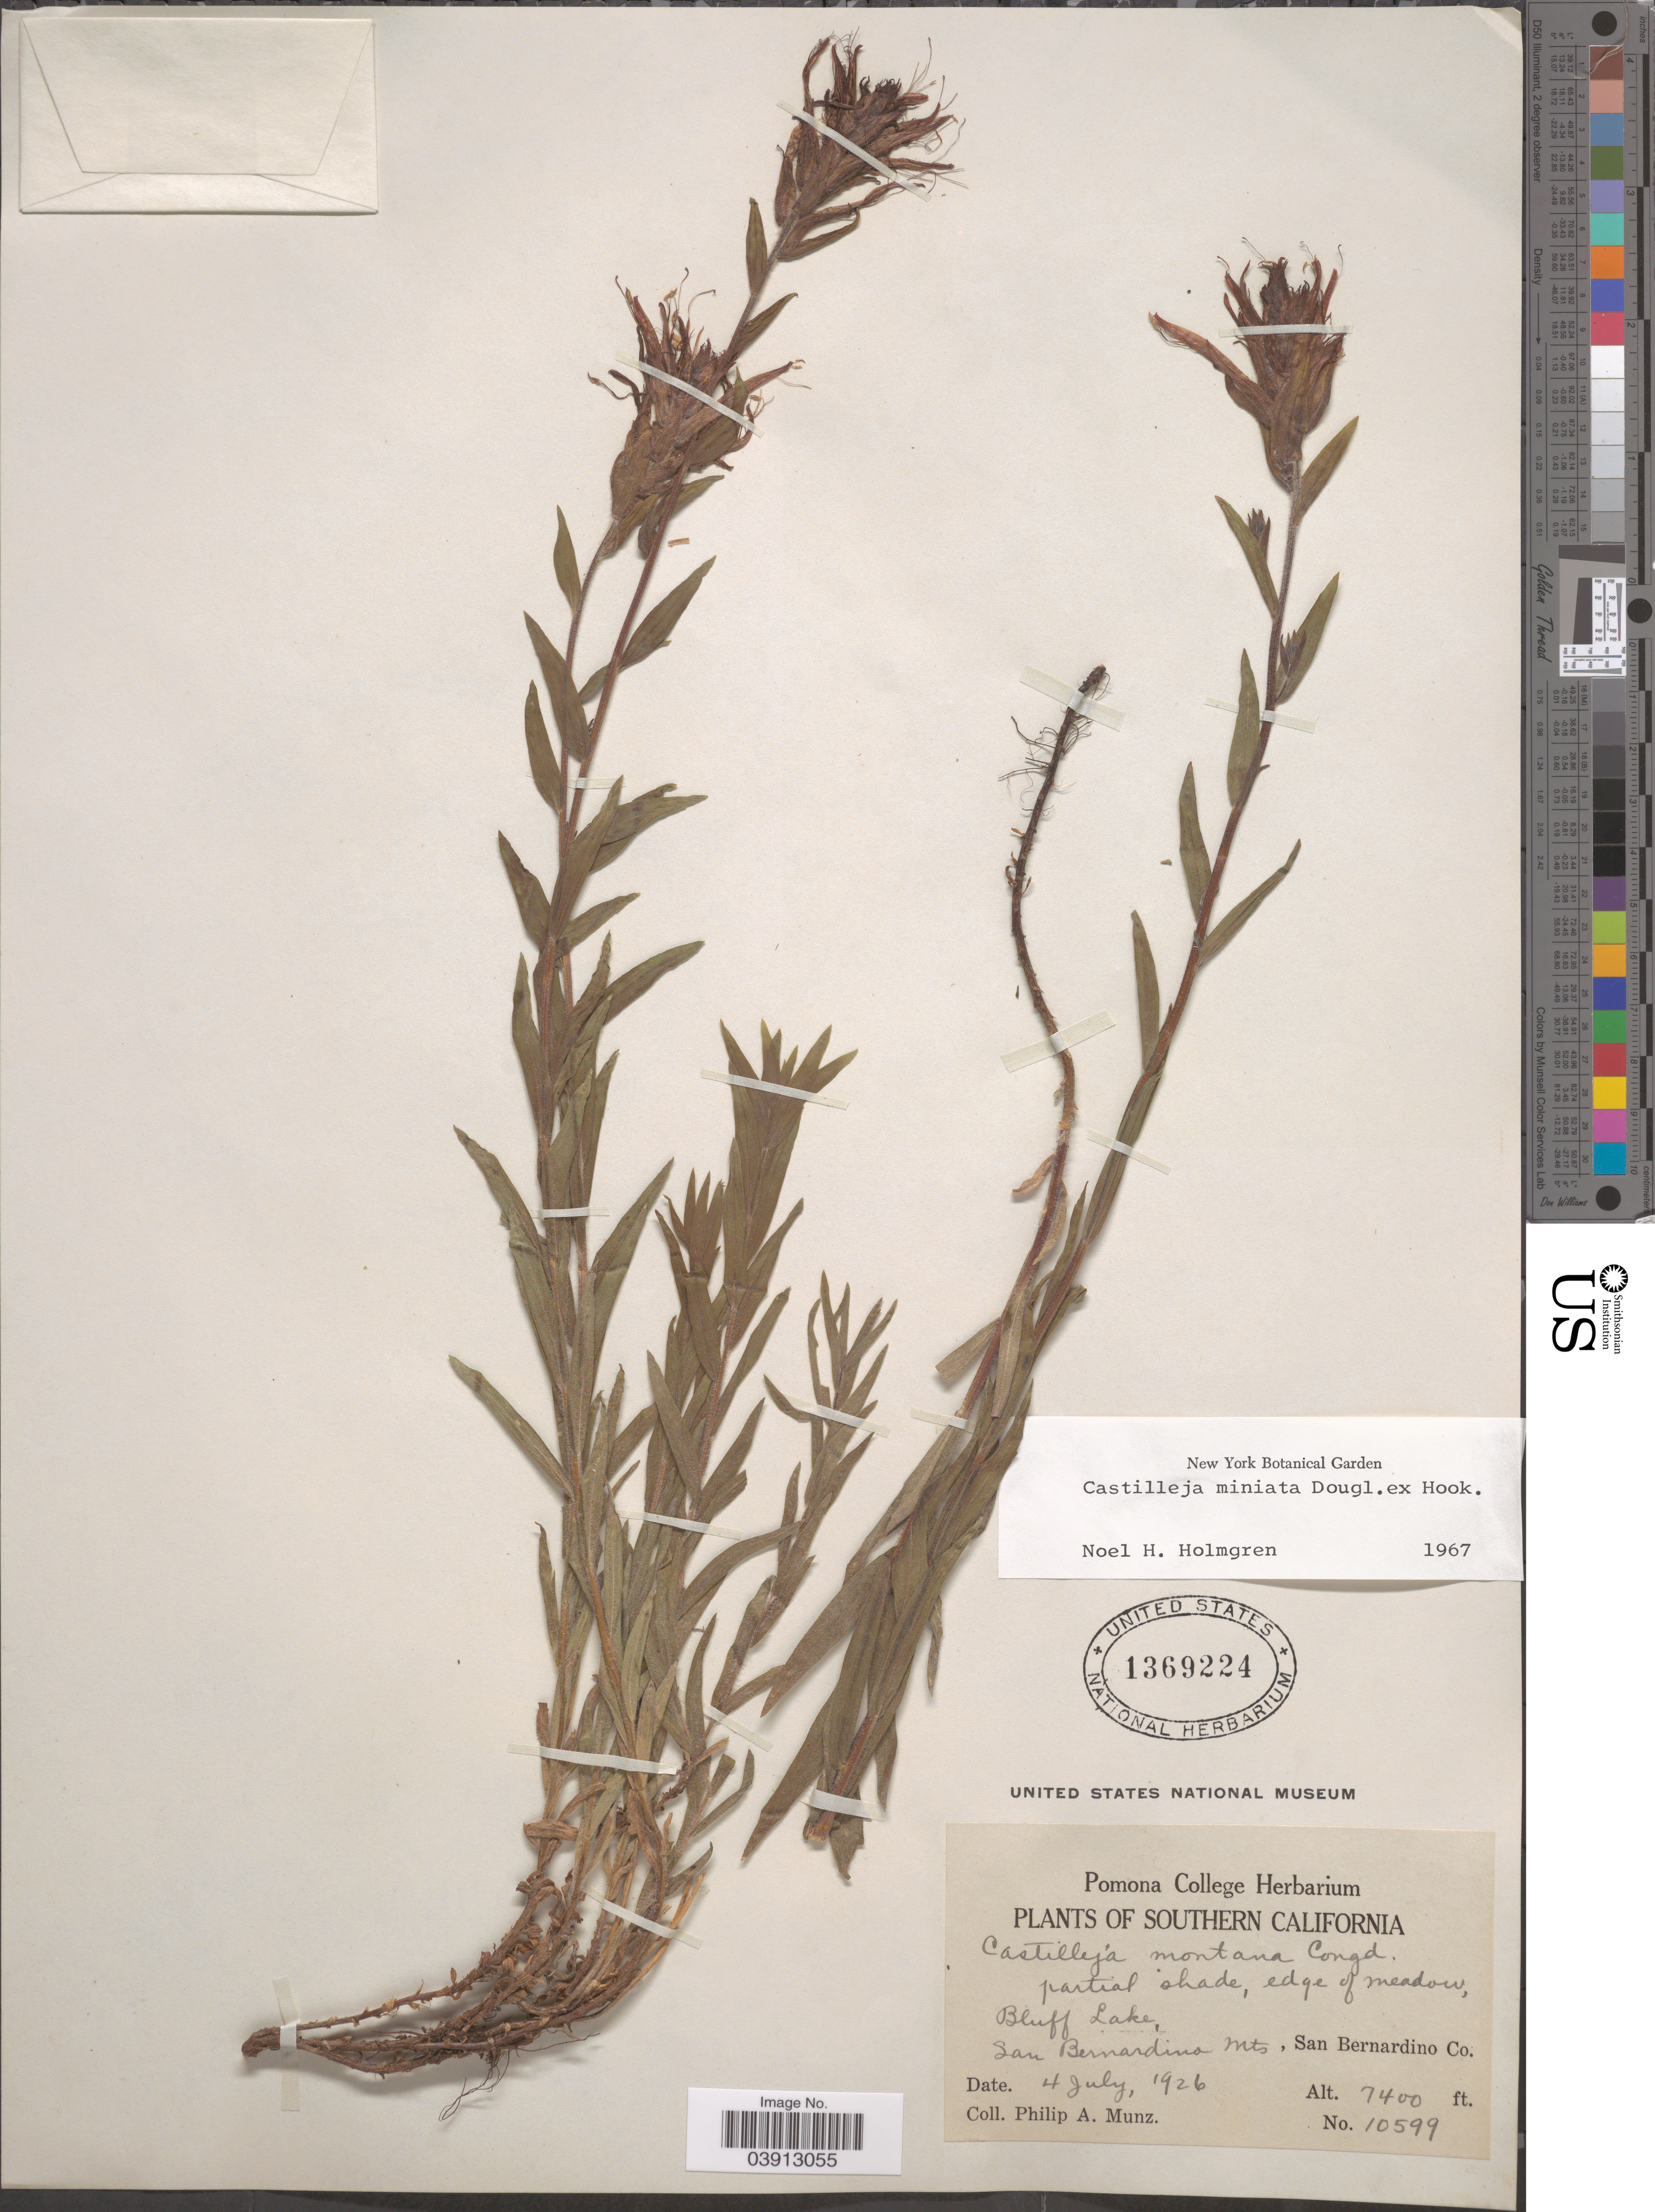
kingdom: Plantae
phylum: Tracheophyta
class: Magnoliopsida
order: Lamiales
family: Orobanchaceae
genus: Castilleja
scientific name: Castilleja miniata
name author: Douglas ex Hook.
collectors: P. A. Munz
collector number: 10599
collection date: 1926-07-04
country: United States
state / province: California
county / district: San Bernardino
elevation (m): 2256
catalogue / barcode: US 1369224